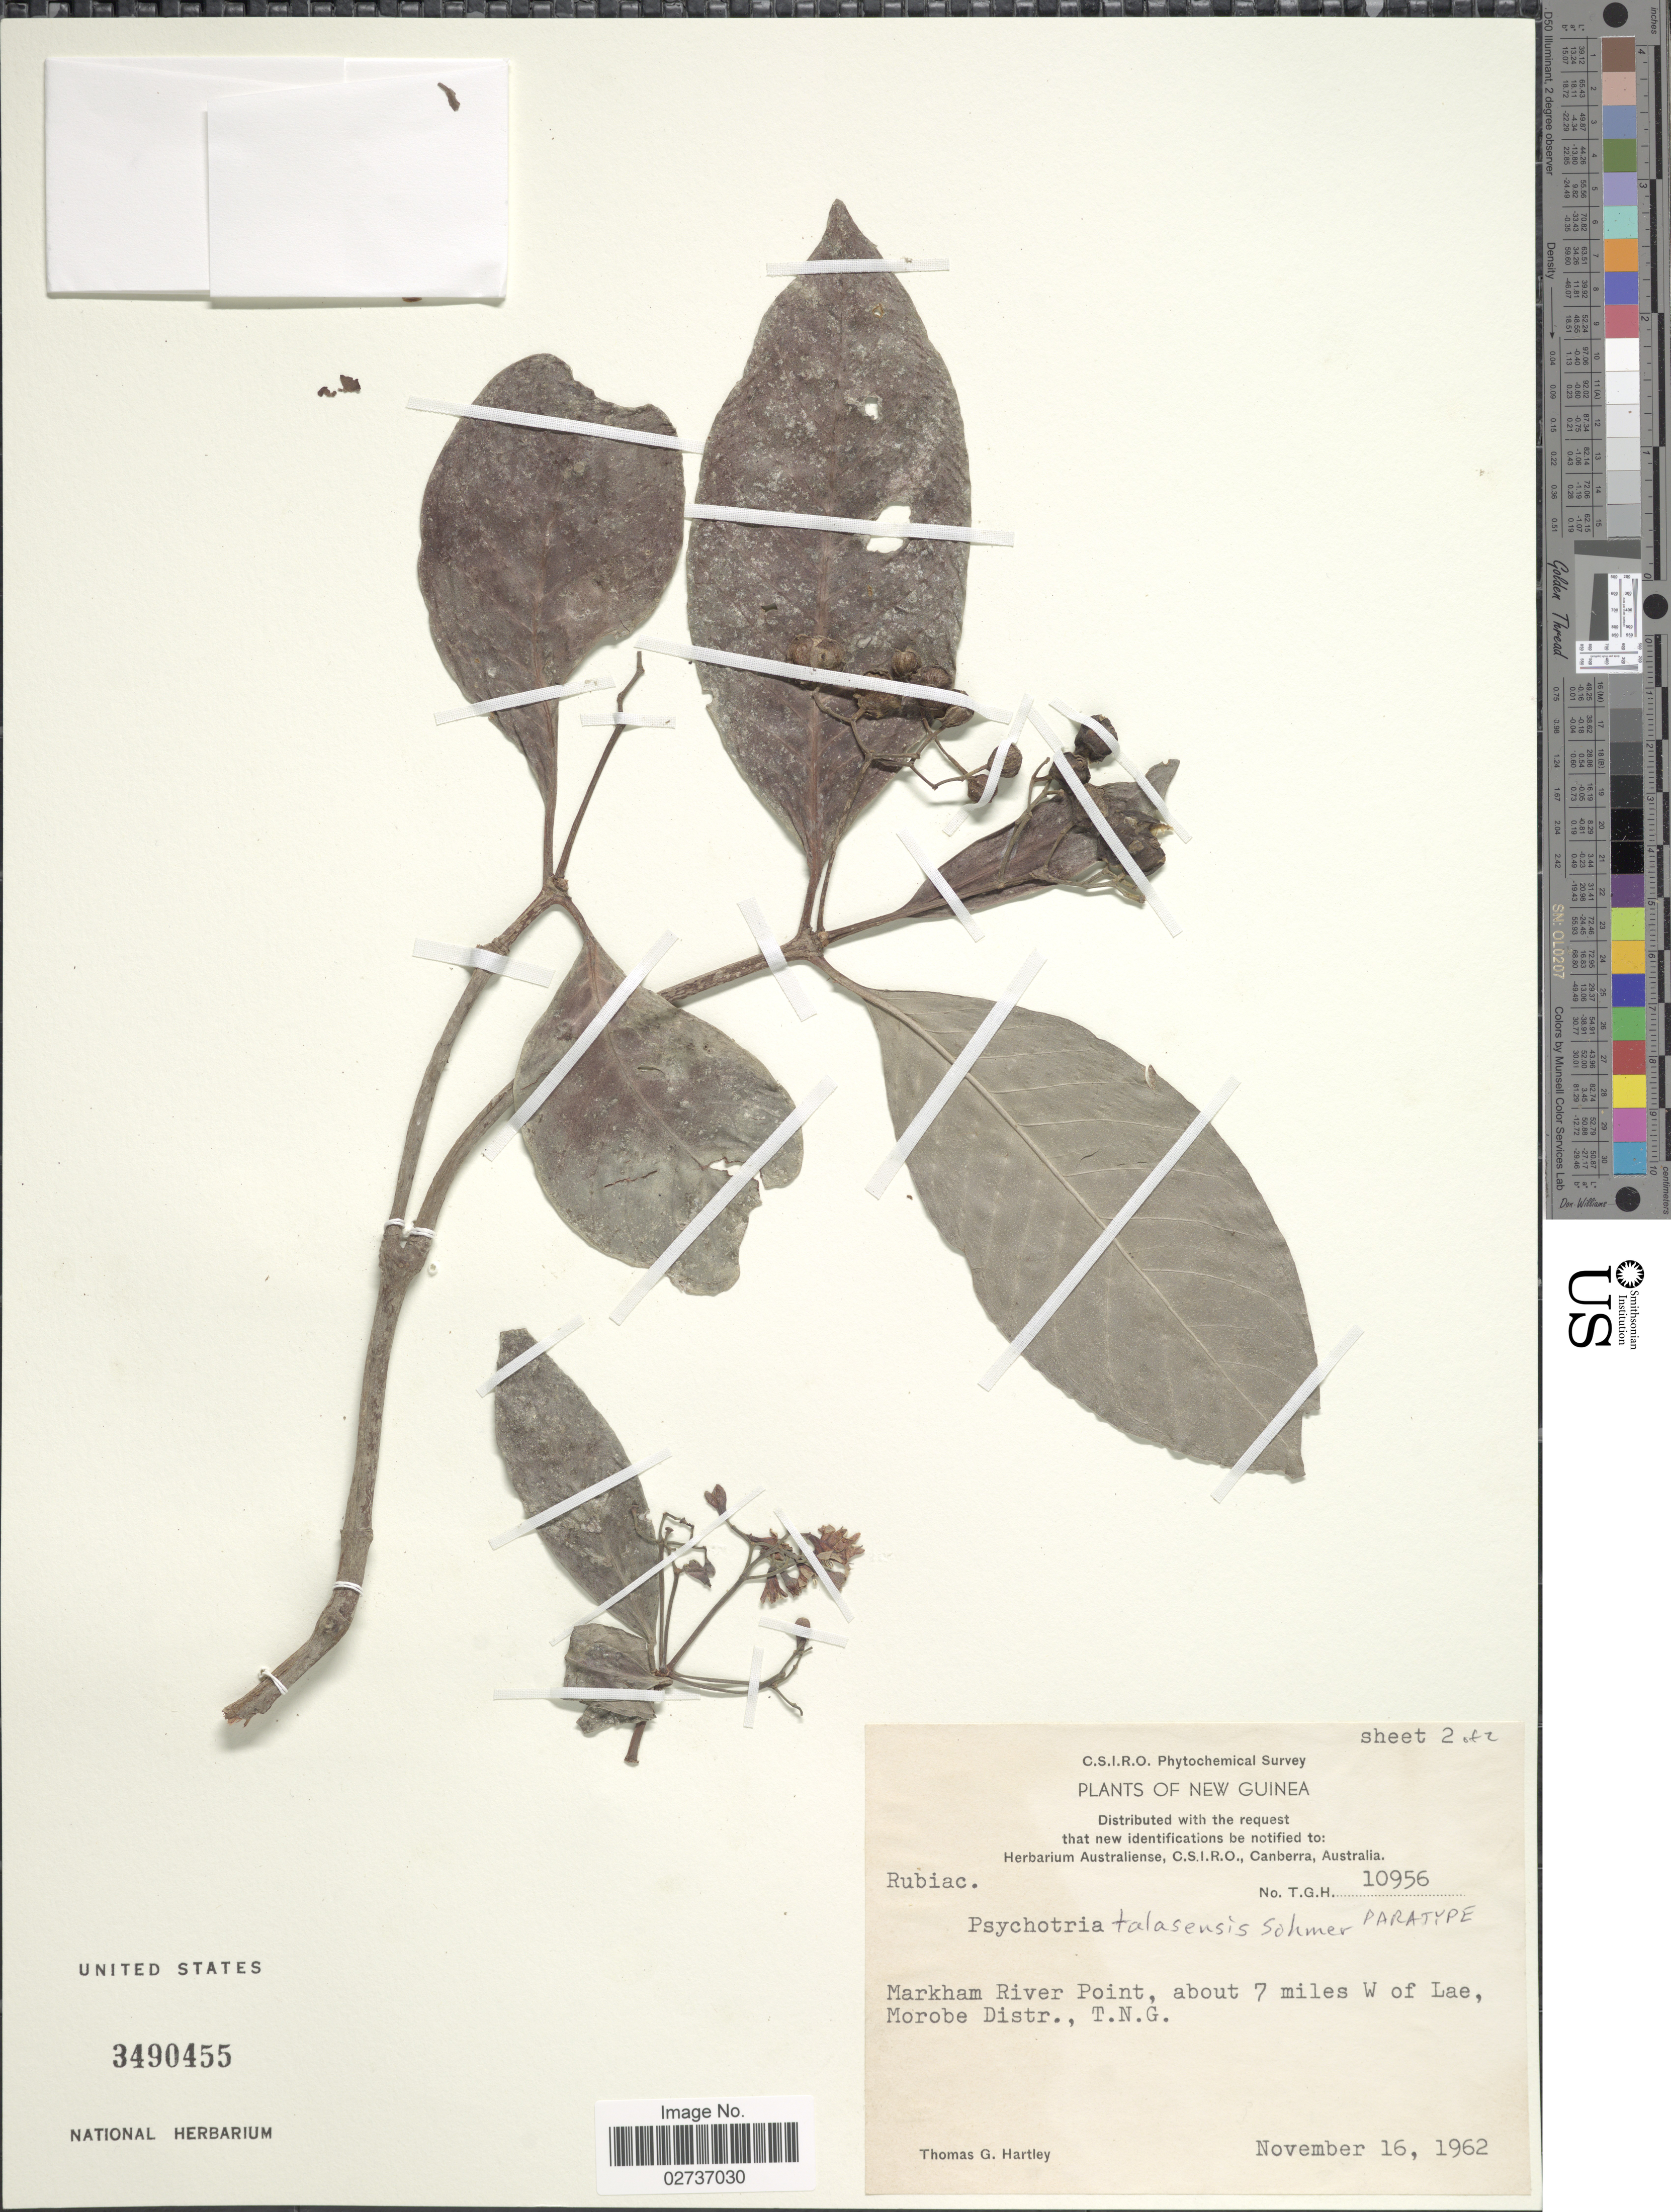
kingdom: Plantae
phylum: Tracheophyta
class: Magnoliopsida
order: Gentianales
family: Rubiaceae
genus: Psychotria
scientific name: Psychotria talasensis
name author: Sohmer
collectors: T. G. Hartley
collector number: TGH10956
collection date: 1962-11-16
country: Papua New Guinea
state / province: Morobe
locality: New Guinea. Markham River Point, about 7 miles W of Lae, Morobe Distr., T.N.G.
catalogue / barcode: US 3490455